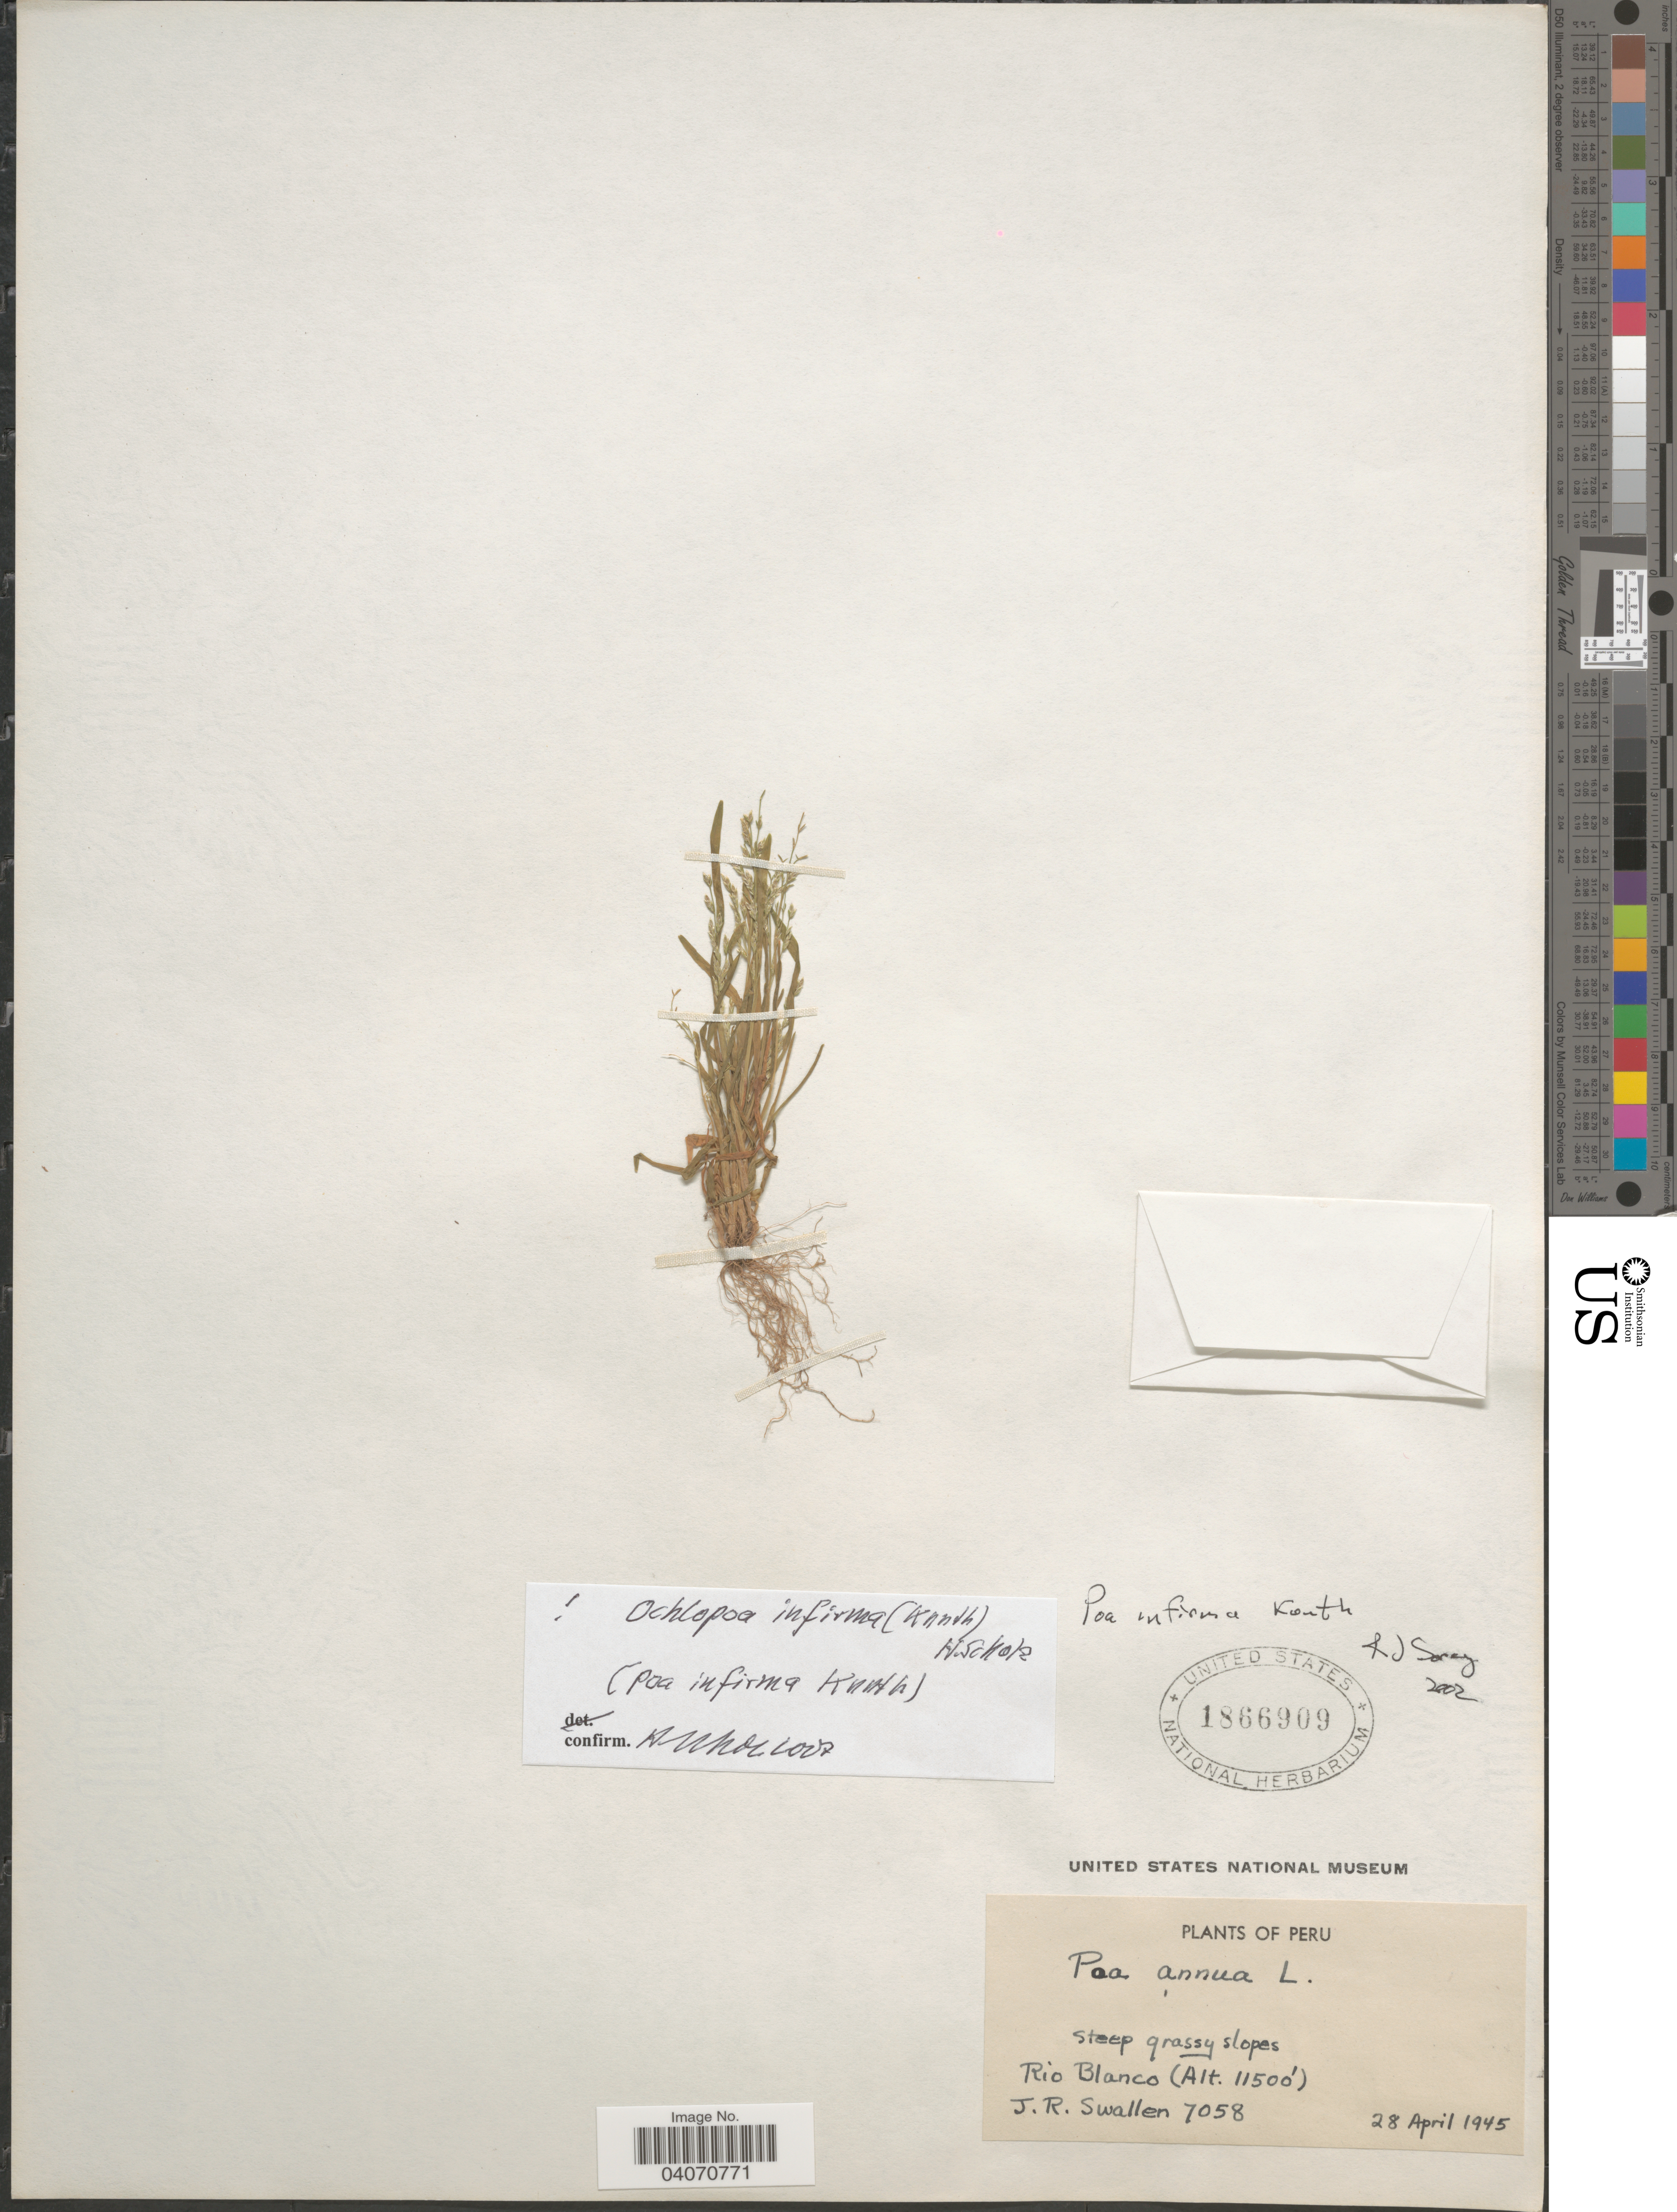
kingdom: Plantae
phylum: Tracheophyta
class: Liliopsida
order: Poales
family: Poaceae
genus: Poa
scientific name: Poa infirma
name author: Kunth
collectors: J. R. Swallen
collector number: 7058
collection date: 1945-04-28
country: Peru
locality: Steep grassy lsopoes. Rio Blanco.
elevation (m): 3505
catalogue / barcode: US 1866909